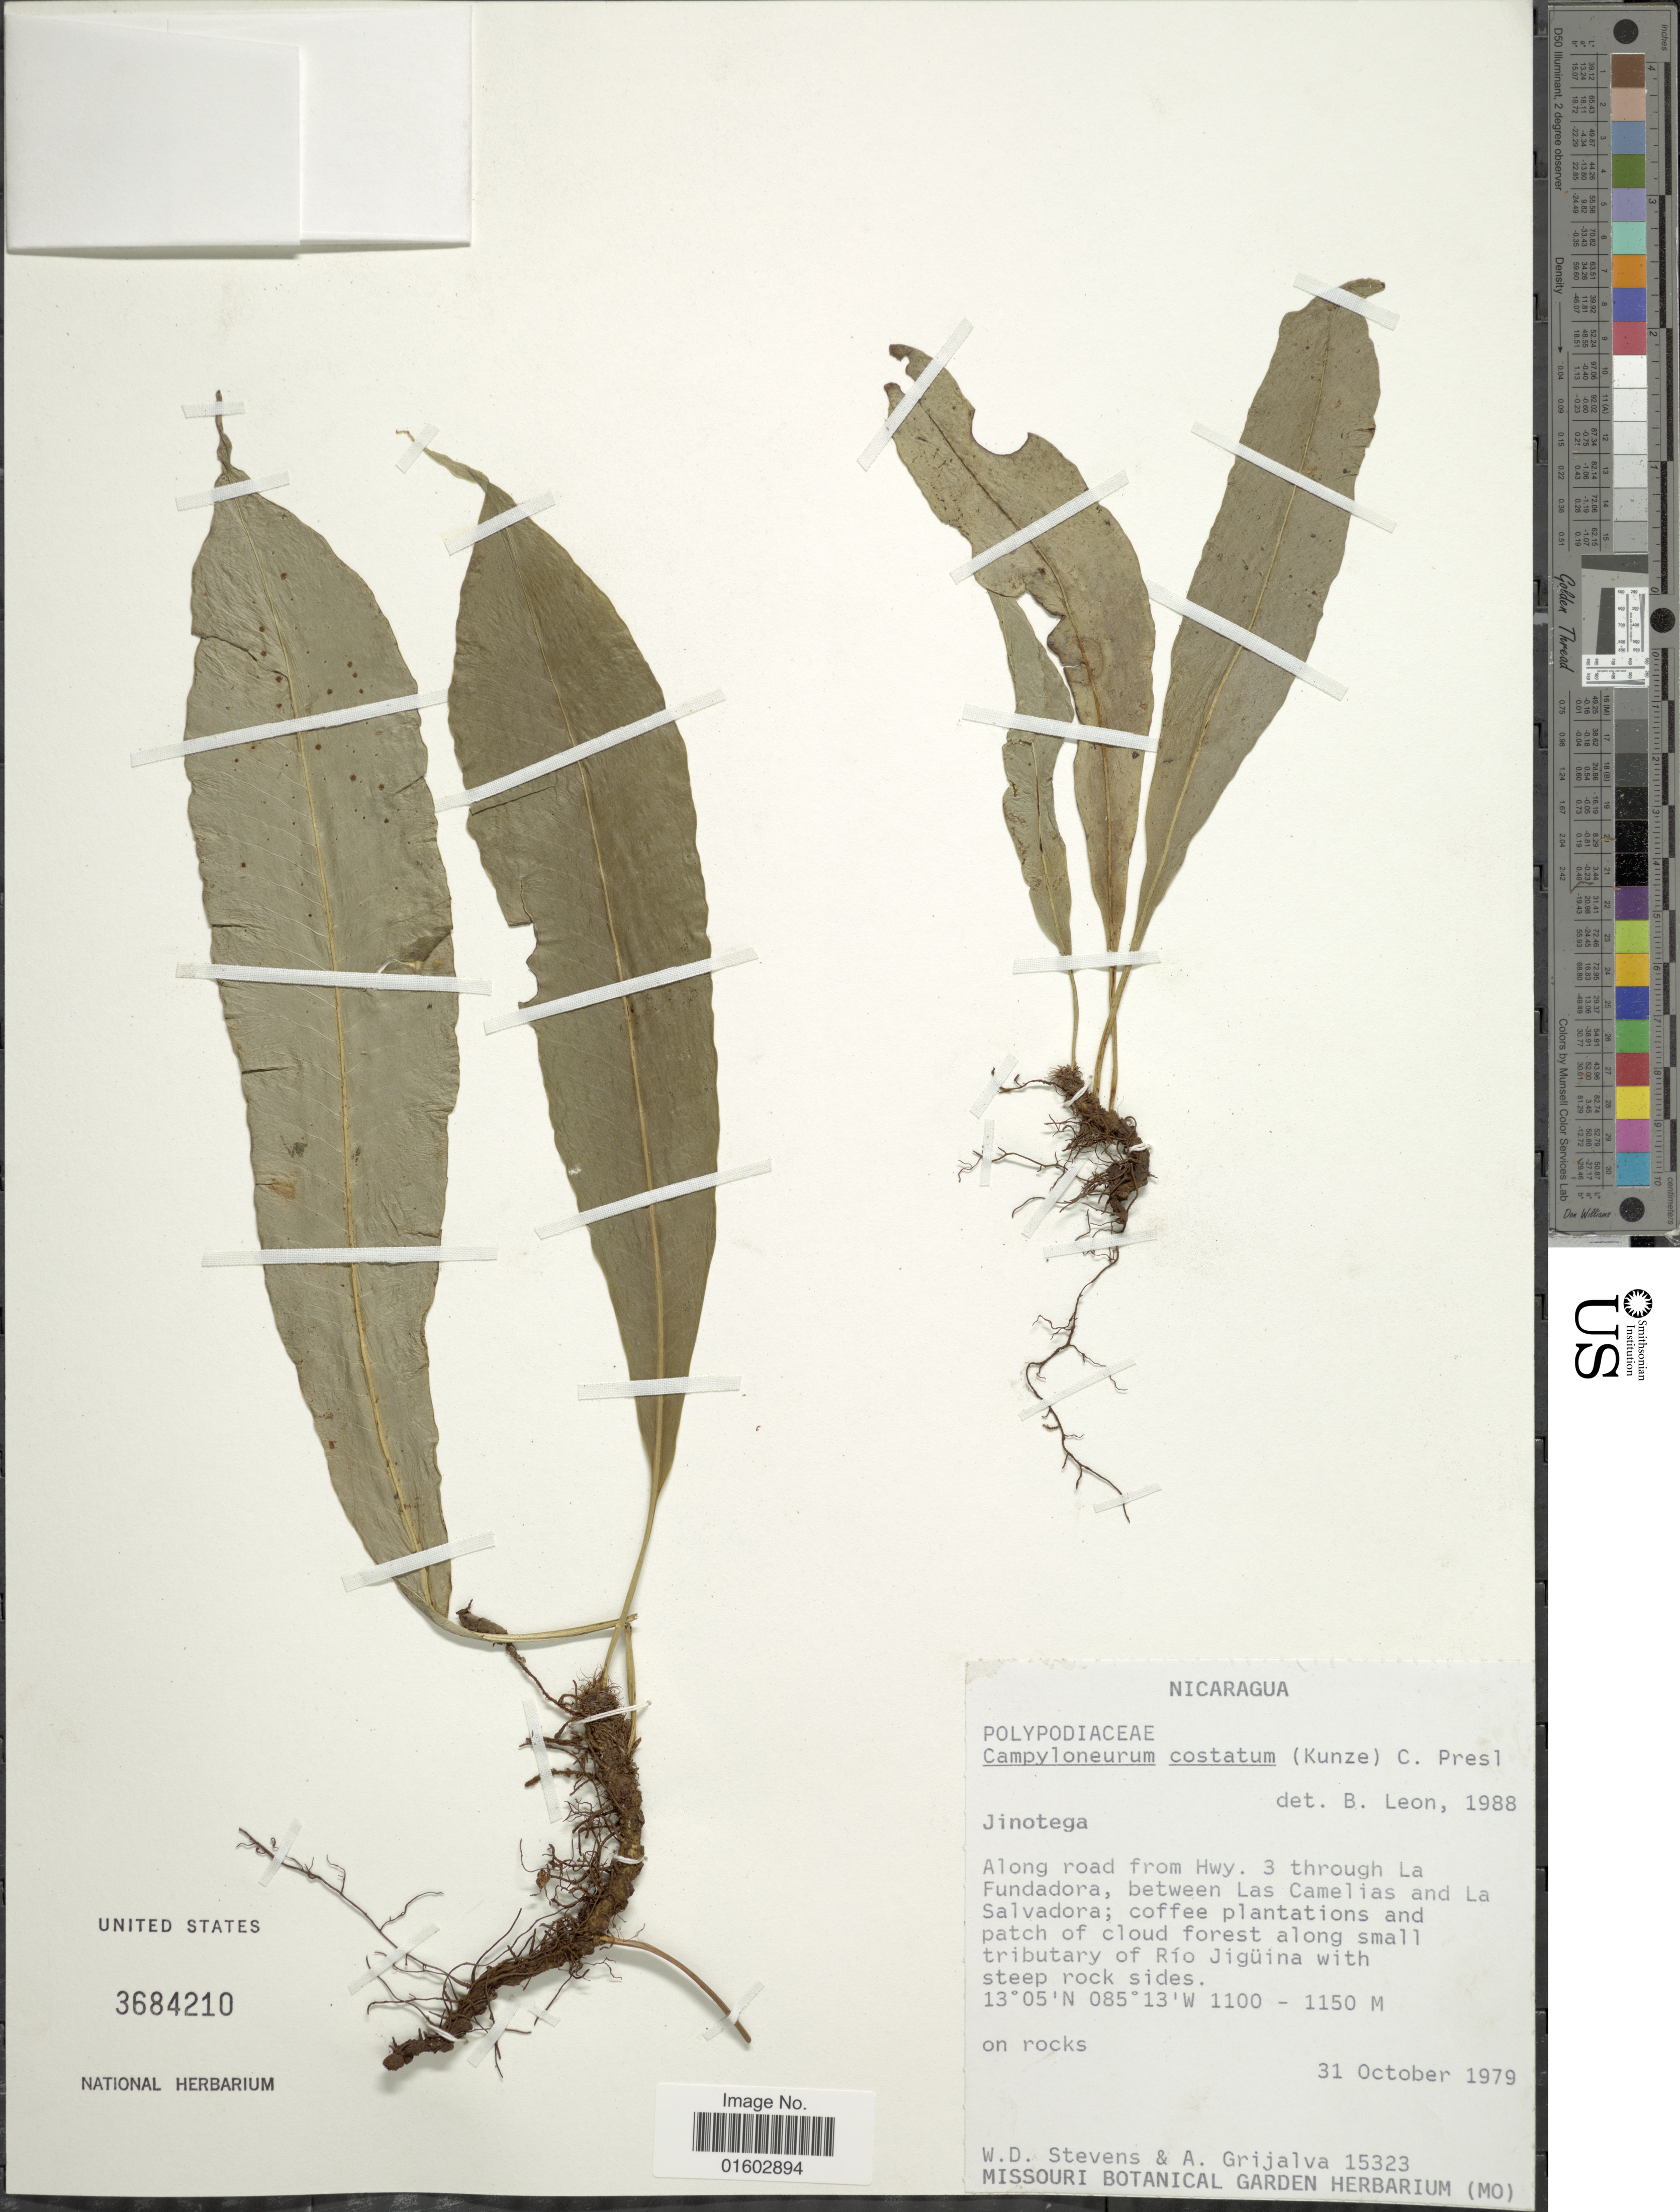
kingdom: Plantae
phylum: Tracheophyta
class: Polypodiopsida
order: Polypodiales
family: Polypodiaceae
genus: Campyloneurum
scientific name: Campyloneurum costatum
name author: (Kunze) C. Presl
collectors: W. D. Stevens & A. Grijalva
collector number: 15323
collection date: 1979-10-31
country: Nicaragua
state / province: Jinotega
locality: Along road from Hwy. 3 through La Fundadora, between Las camelias and La Salvador, along small tributary of Rio Jiguina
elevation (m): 1100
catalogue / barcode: US 3684210